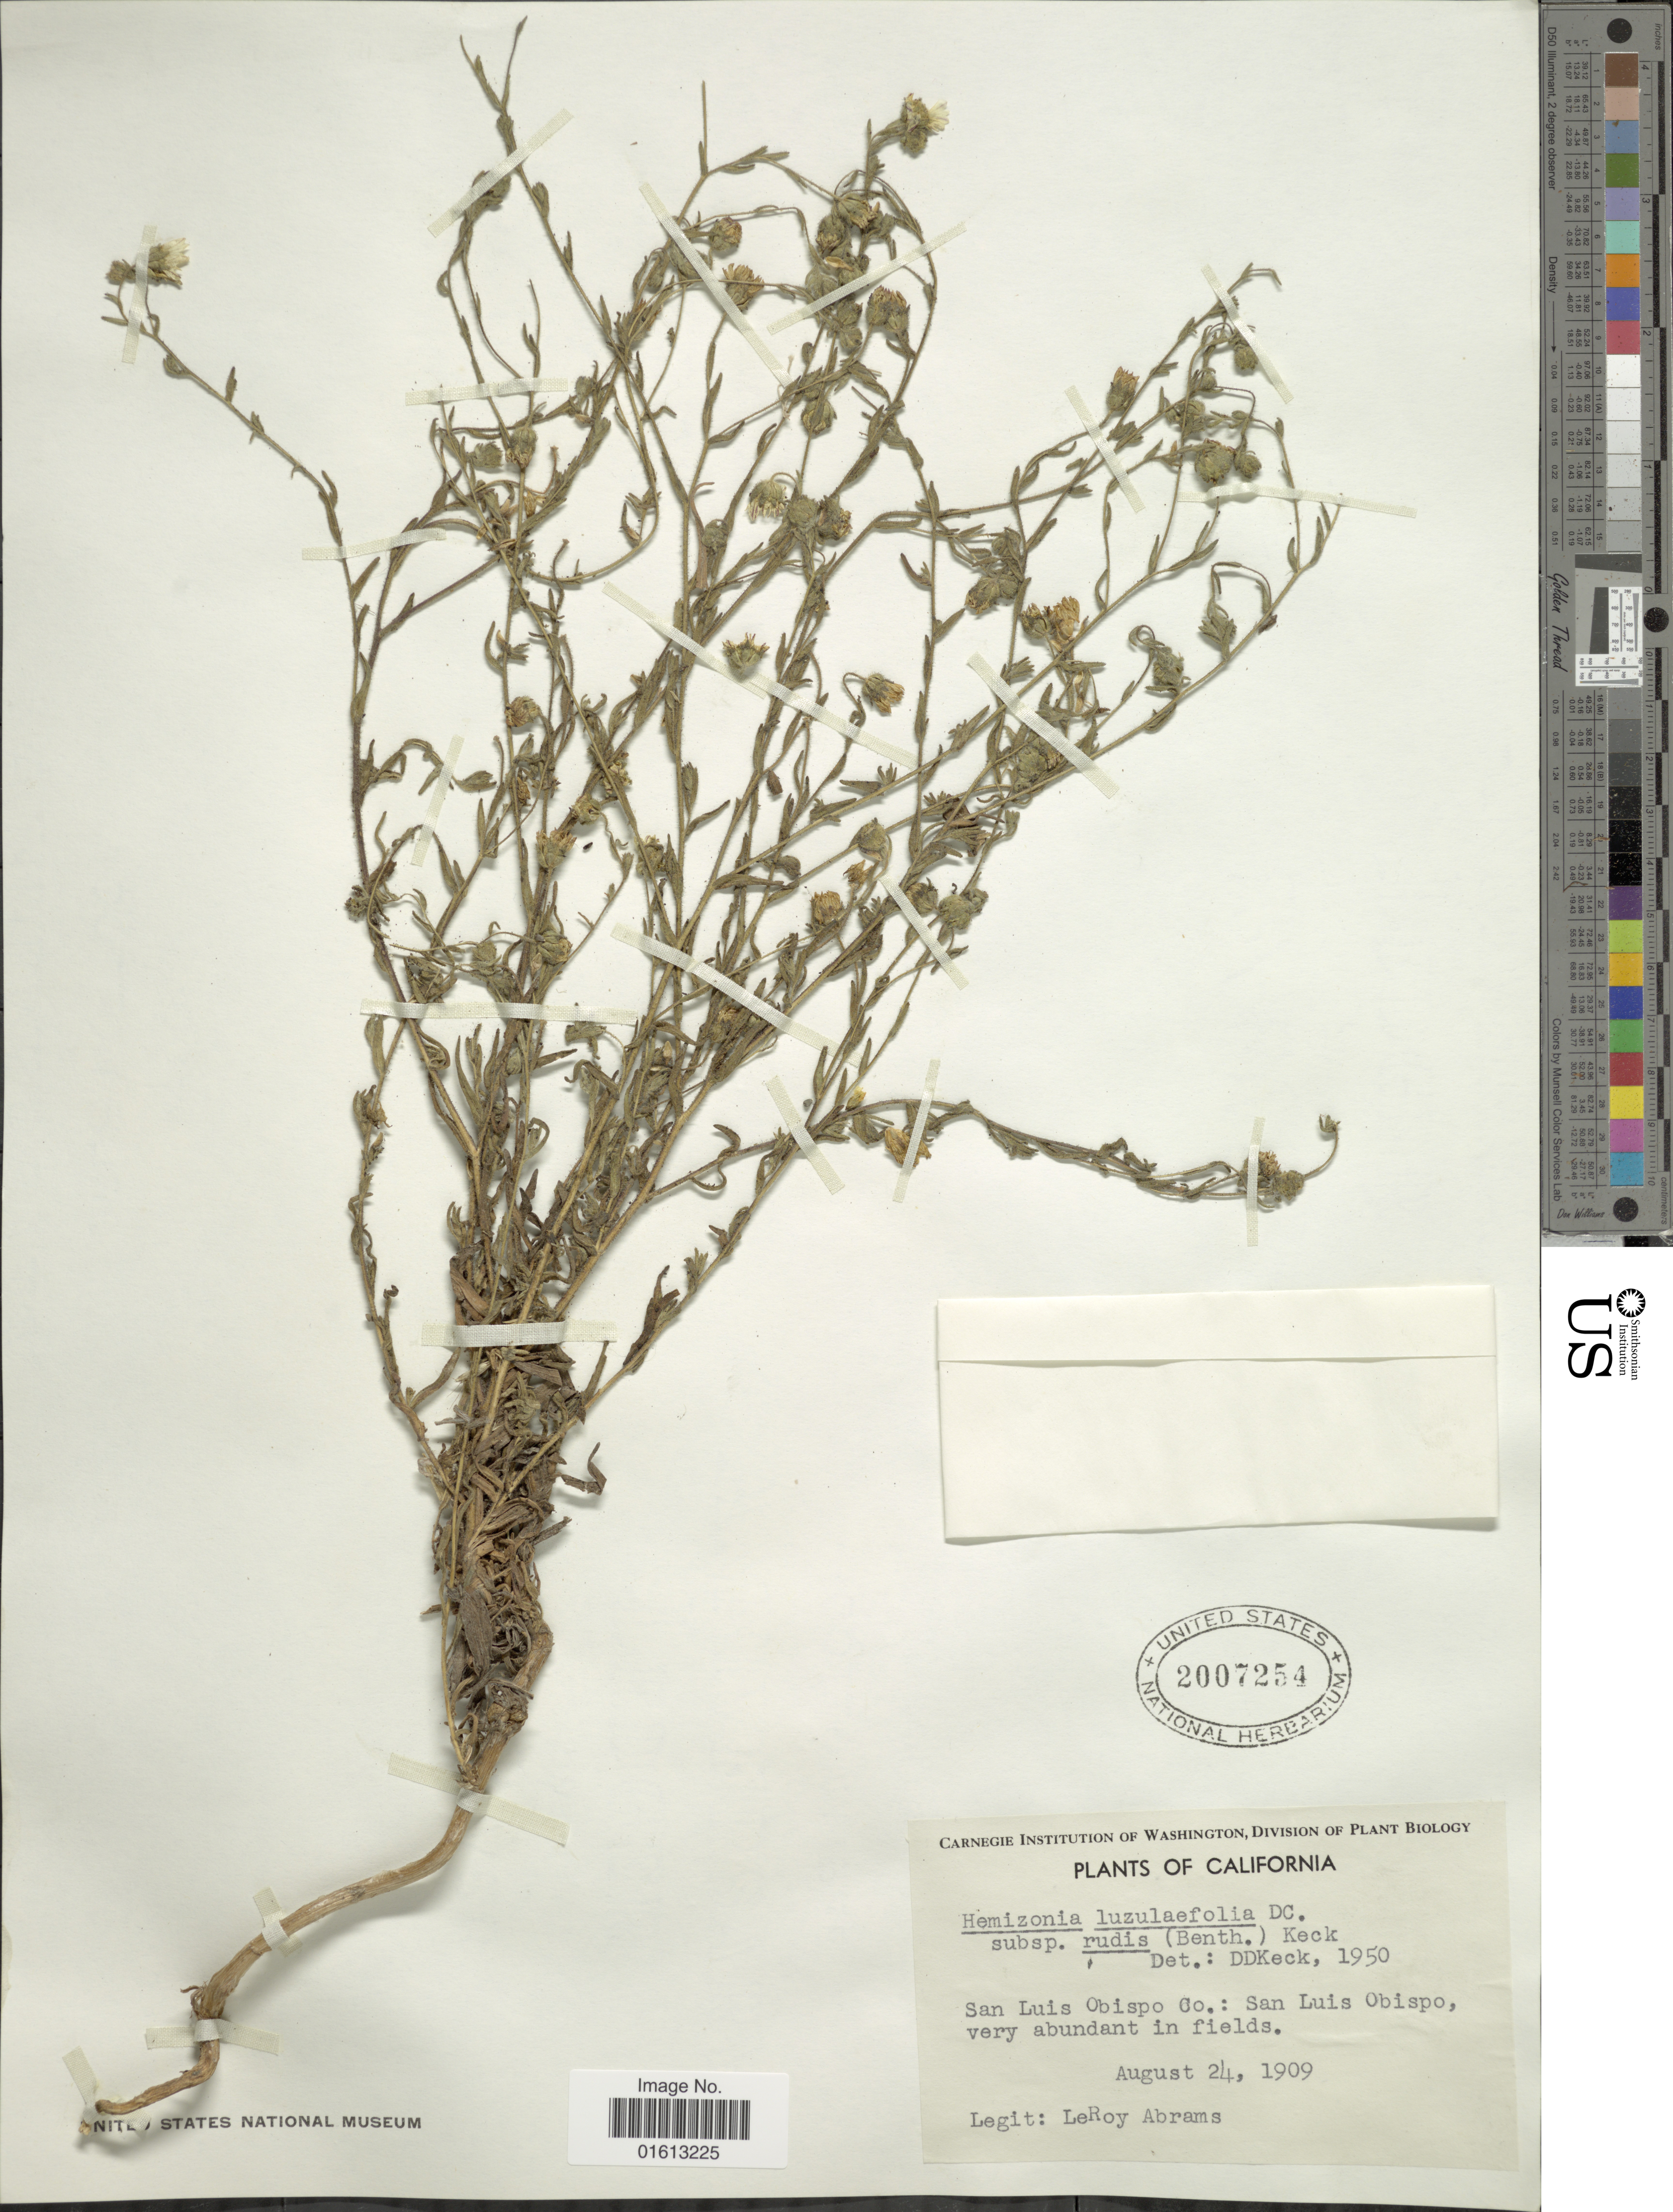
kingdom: Plantae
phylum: Tracheophyta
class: Magnoliopsida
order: Asterales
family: Asteraceae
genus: Hemizonia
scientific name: Hemizonia luzulaefolia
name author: DC.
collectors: L. Abrams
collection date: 1909-08-24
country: United States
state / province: California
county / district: San Luis Obispo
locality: San Lus Obispo Co.: San Luis Obispo, very abundant in fields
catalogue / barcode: US 2007254